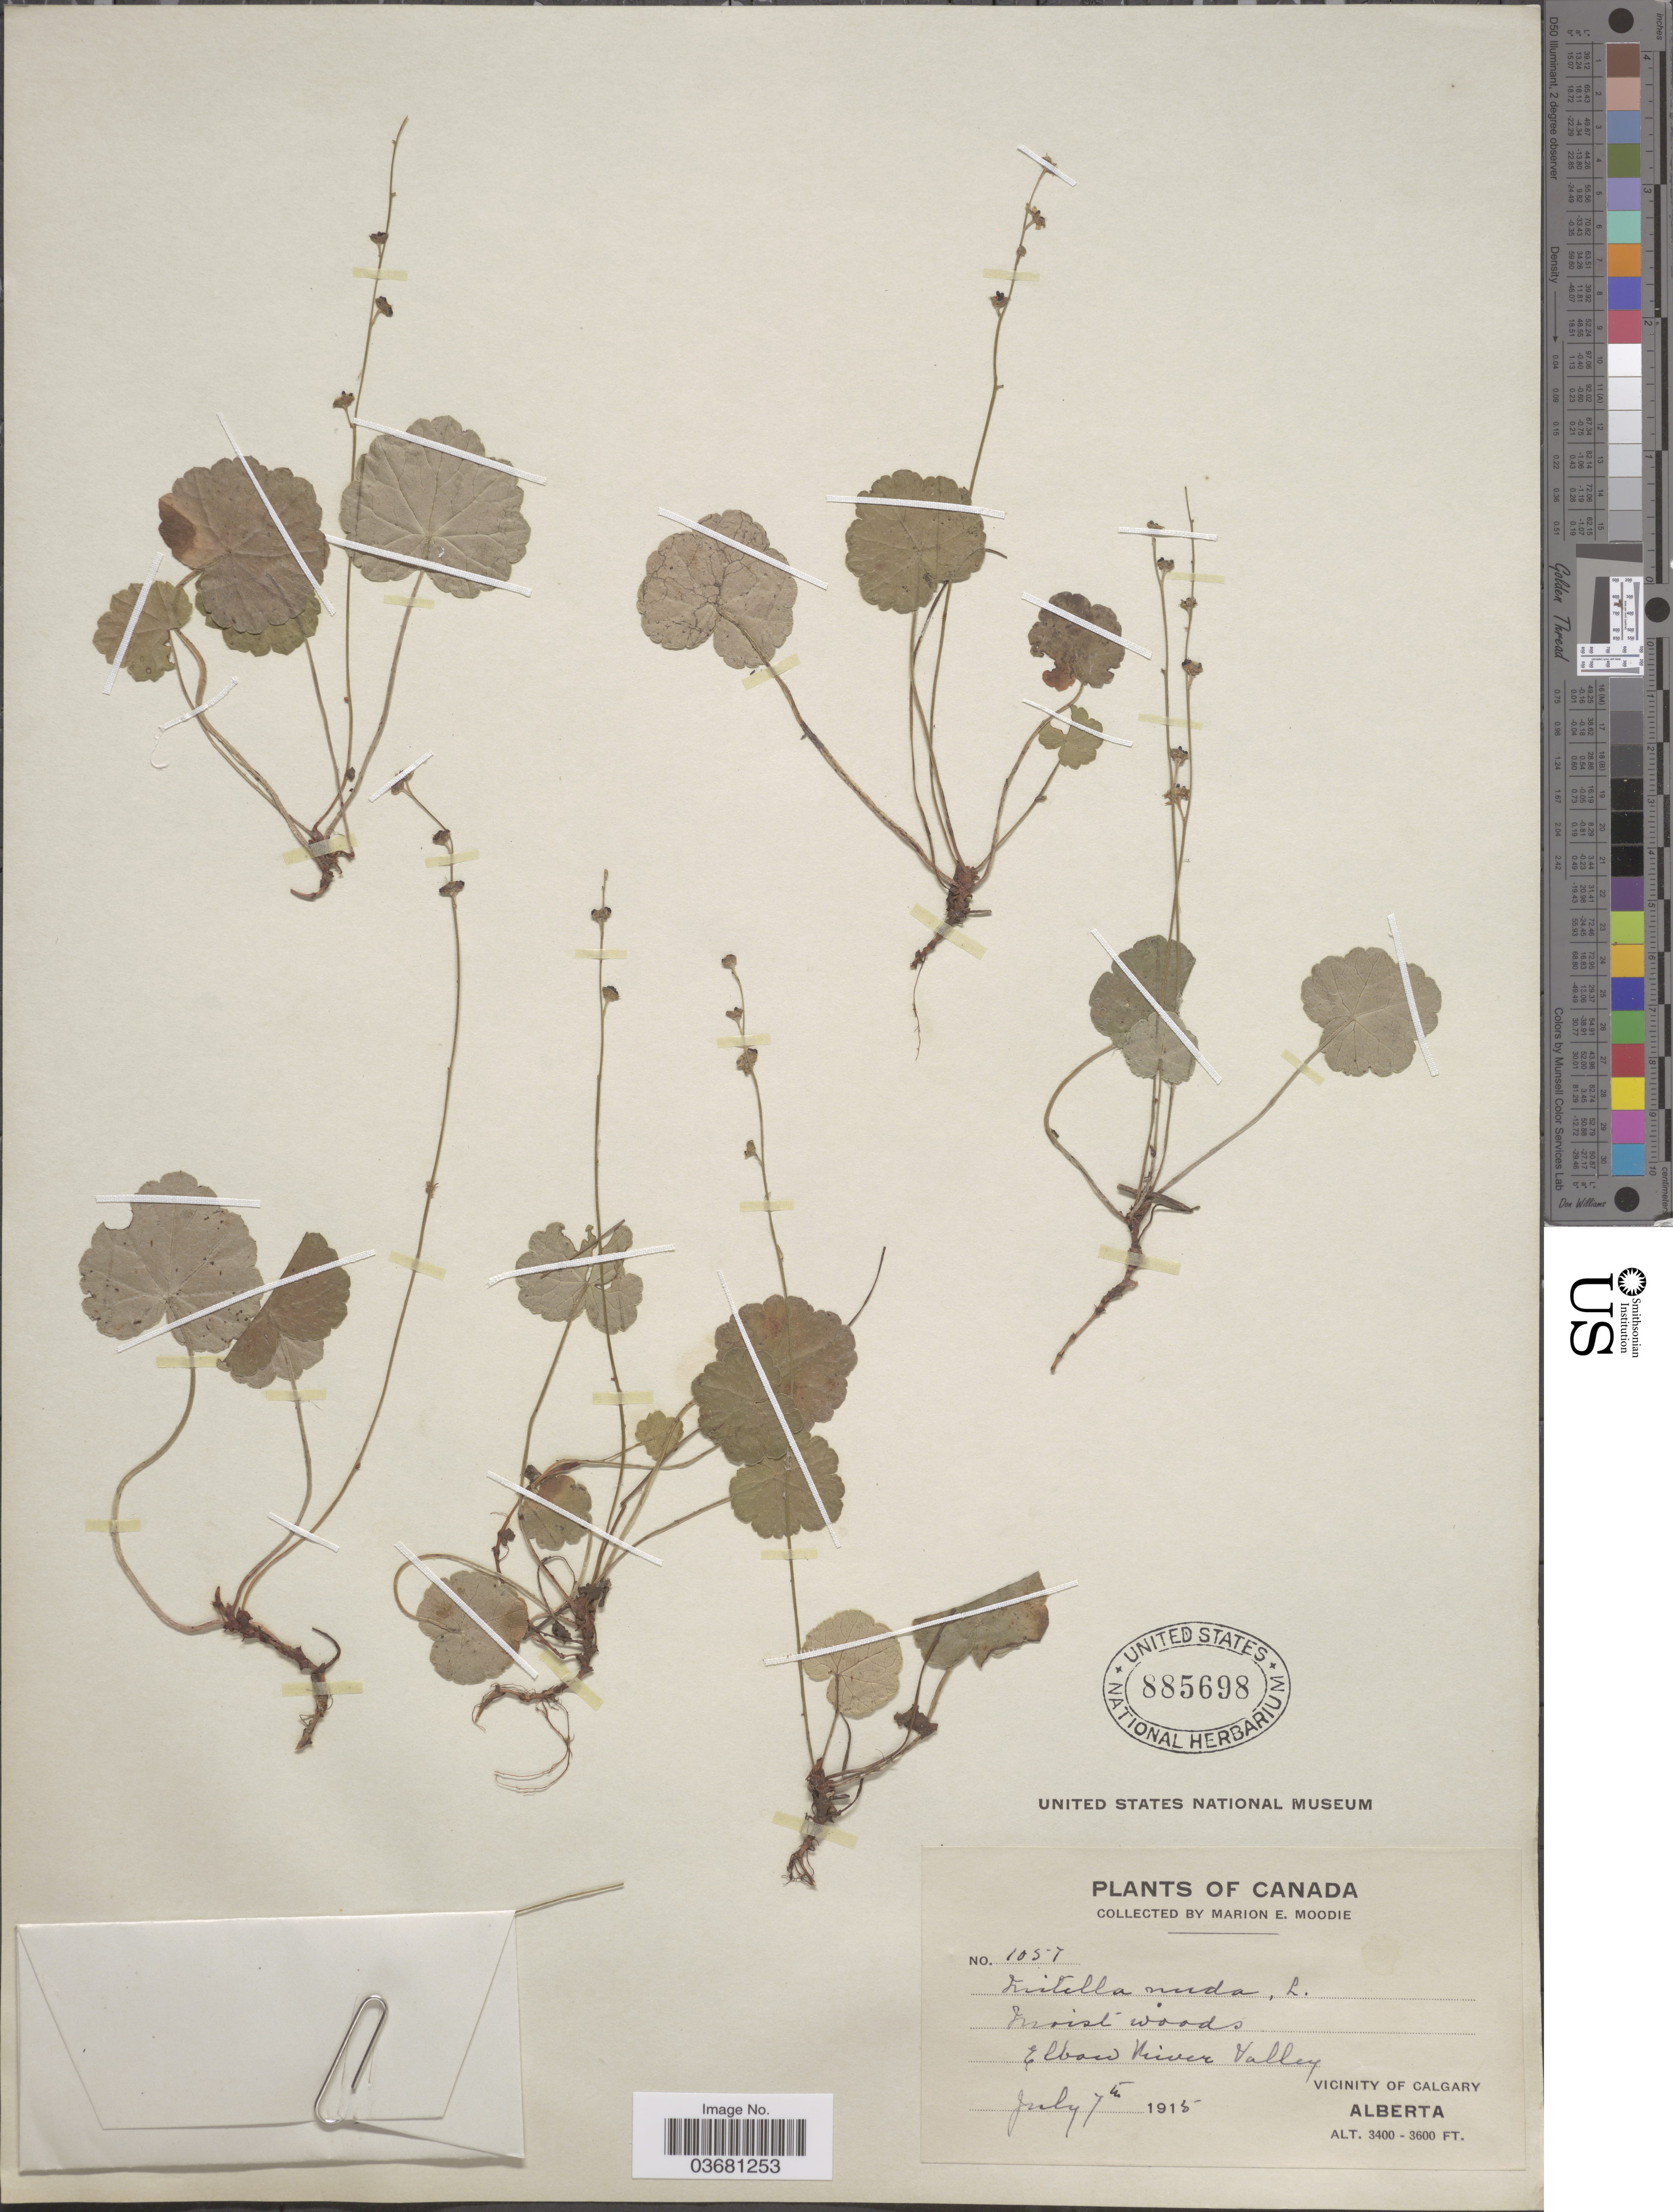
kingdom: Plantae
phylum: Tracheophyta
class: Magnoliopsida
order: Saxifragales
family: Saxifragaceae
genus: Mitella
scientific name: Mitella nuda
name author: L.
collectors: M. E. Moodie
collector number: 1057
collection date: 1915-07-07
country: Canada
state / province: Alberta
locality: Moist woods. Elbow River Valley. Vicinity of Calgary.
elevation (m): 1036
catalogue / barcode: US 885698